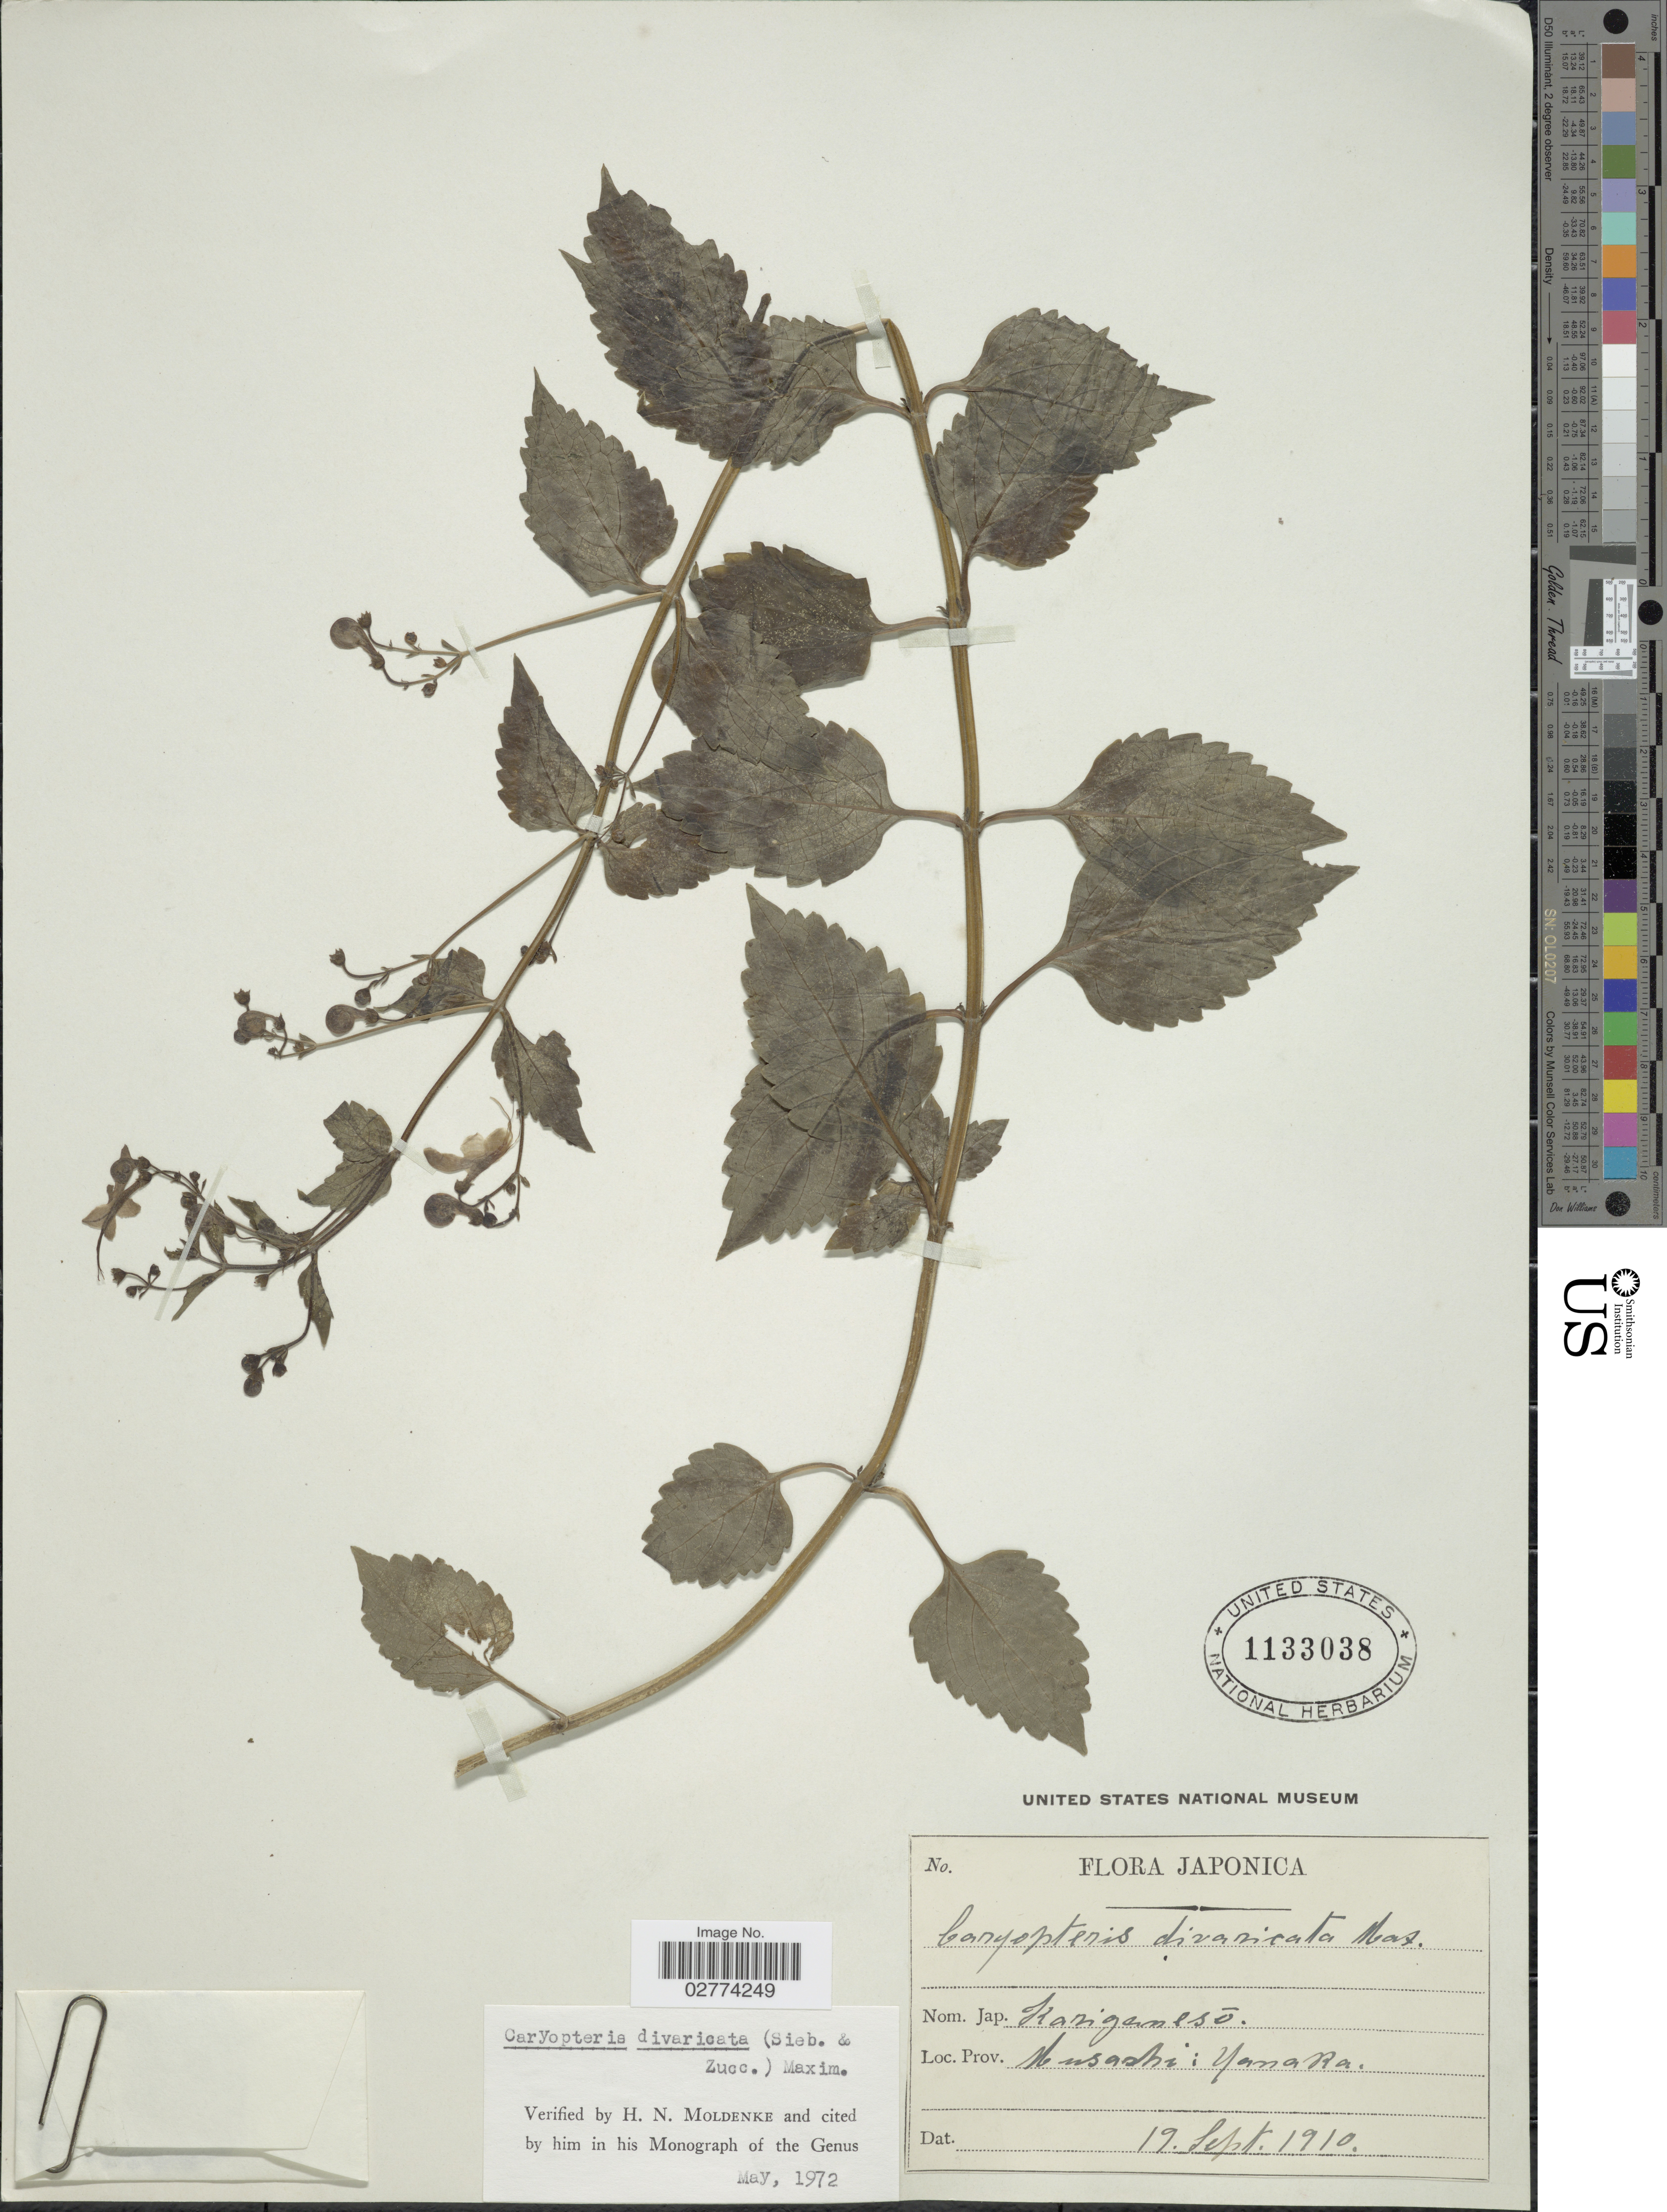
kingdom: Plantae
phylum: Tracheophyta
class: Magnoliopsida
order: Lamiales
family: Lamiaceae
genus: Caryopteris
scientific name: Caryopteris divaricata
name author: Maxim.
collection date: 1910-09-19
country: Japan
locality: Musashi: Yanaka.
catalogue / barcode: US 1133038